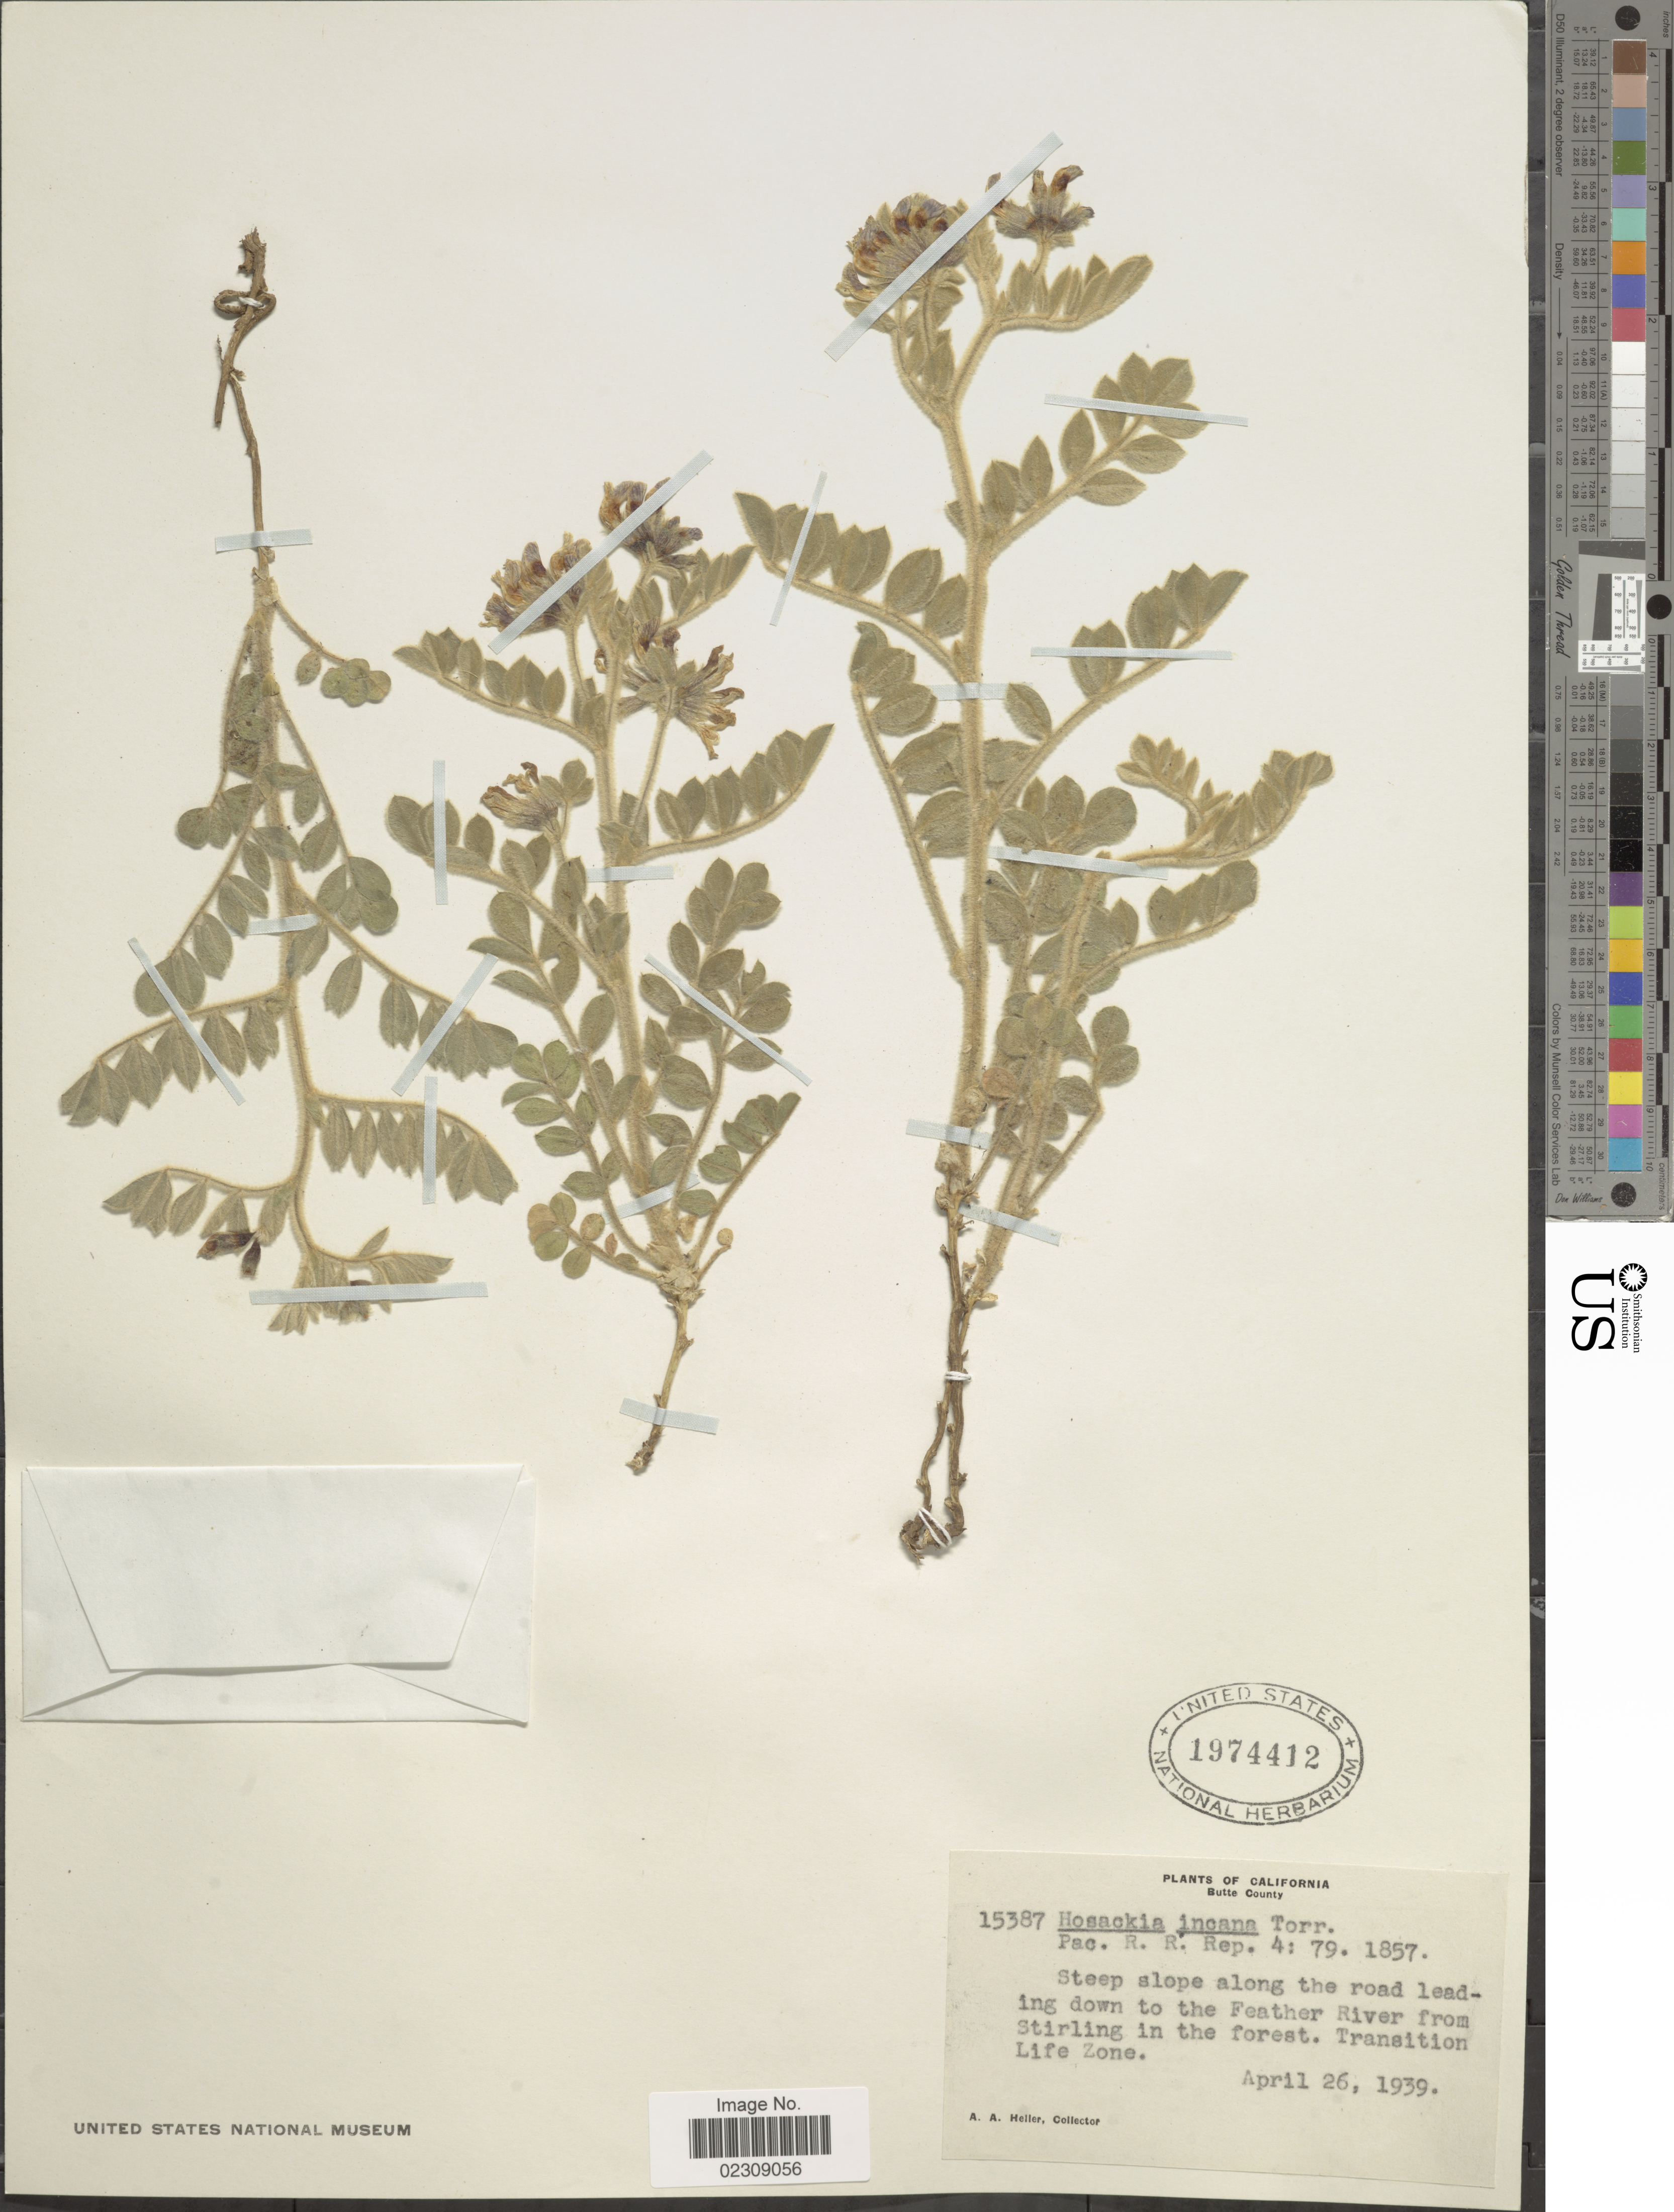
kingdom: Plantae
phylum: Tracheophyta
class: Magnoliopsida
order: Fabales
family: Fabaceae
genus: Hosackia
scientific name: Hosackia incana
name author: Torr.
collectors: A. A. Heller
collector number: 15387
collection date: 1939-04-26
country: United States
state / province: California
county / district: Butte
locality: Butte County. Steep slope along the road leading down to the Feather River from Stirling in the forest. Transition Life Zone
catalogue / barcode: US 1974412